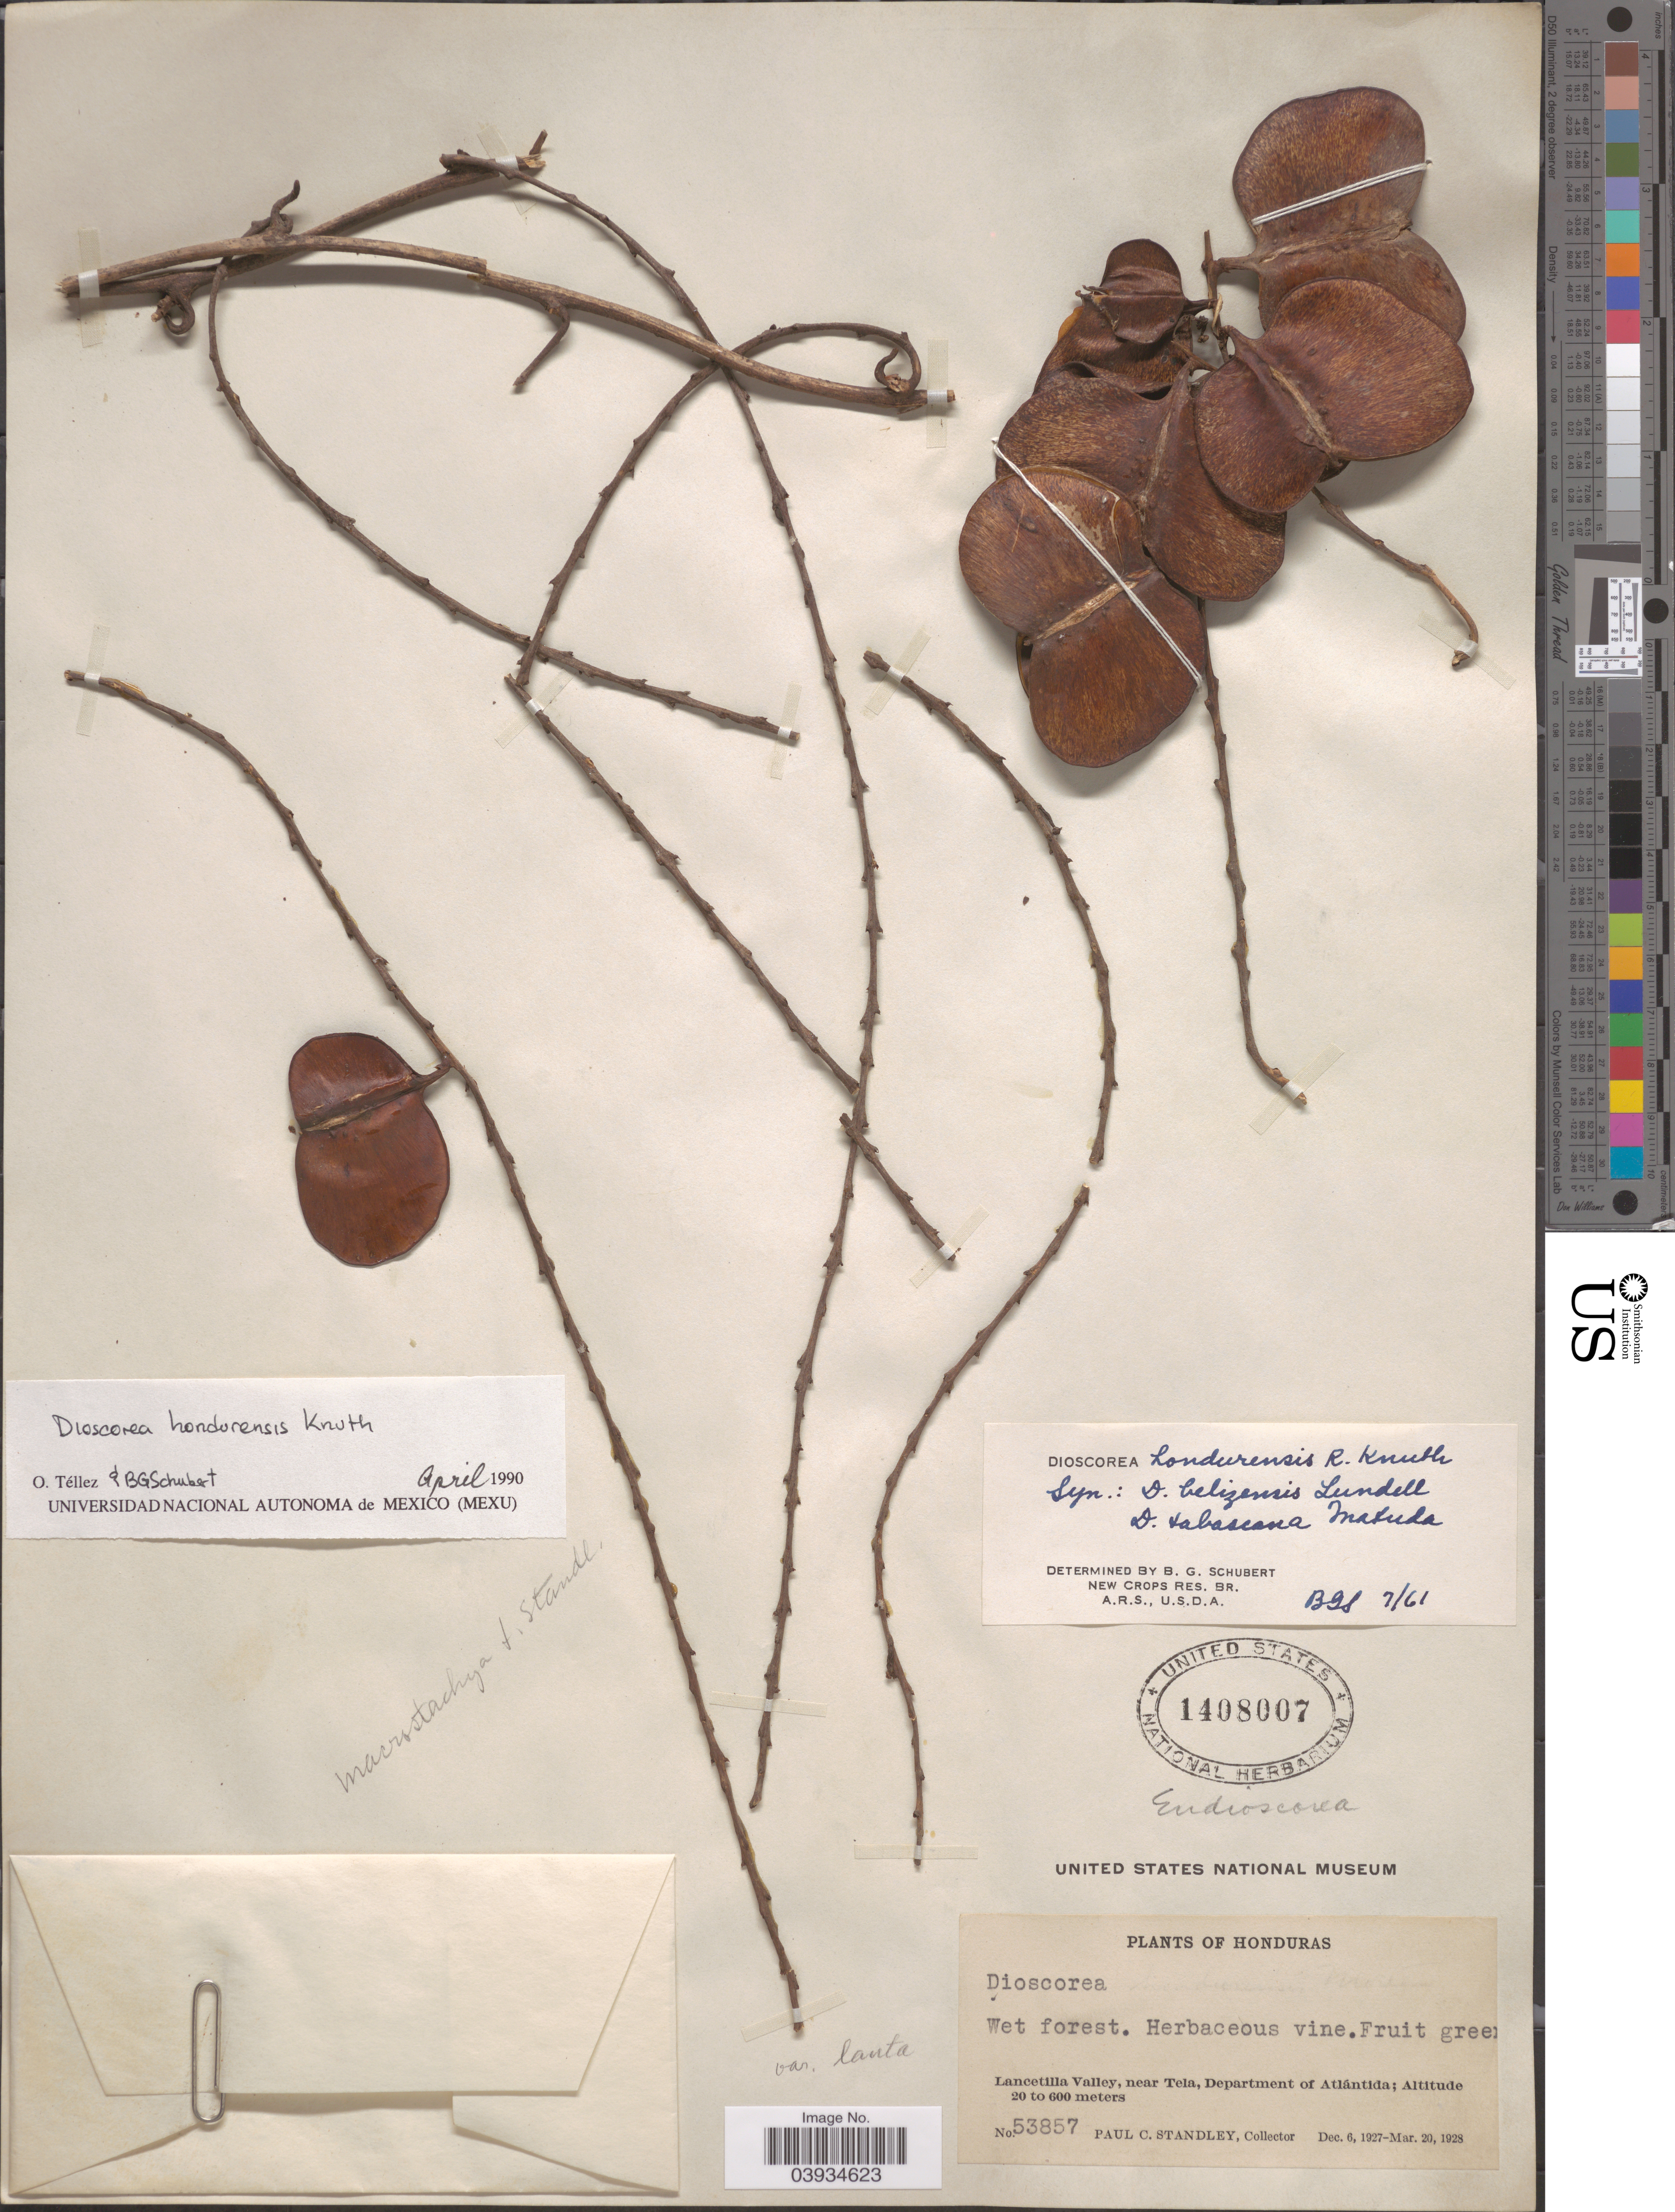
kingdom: Plantae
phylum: Tracheophyta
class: Liliopsida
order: Dioscoreales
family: Dioscoreaceae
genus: Dioscorea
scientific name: Dioscorea hondurensis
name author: R. Knuth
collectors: P. C. Standley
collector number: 53857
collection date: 1927-12-06/1928-03-20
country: Honduras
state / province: Atlantida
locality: Lancetilla Valley, near Tela, Department of Atlántida.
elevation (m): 20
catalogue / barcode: US 1408007